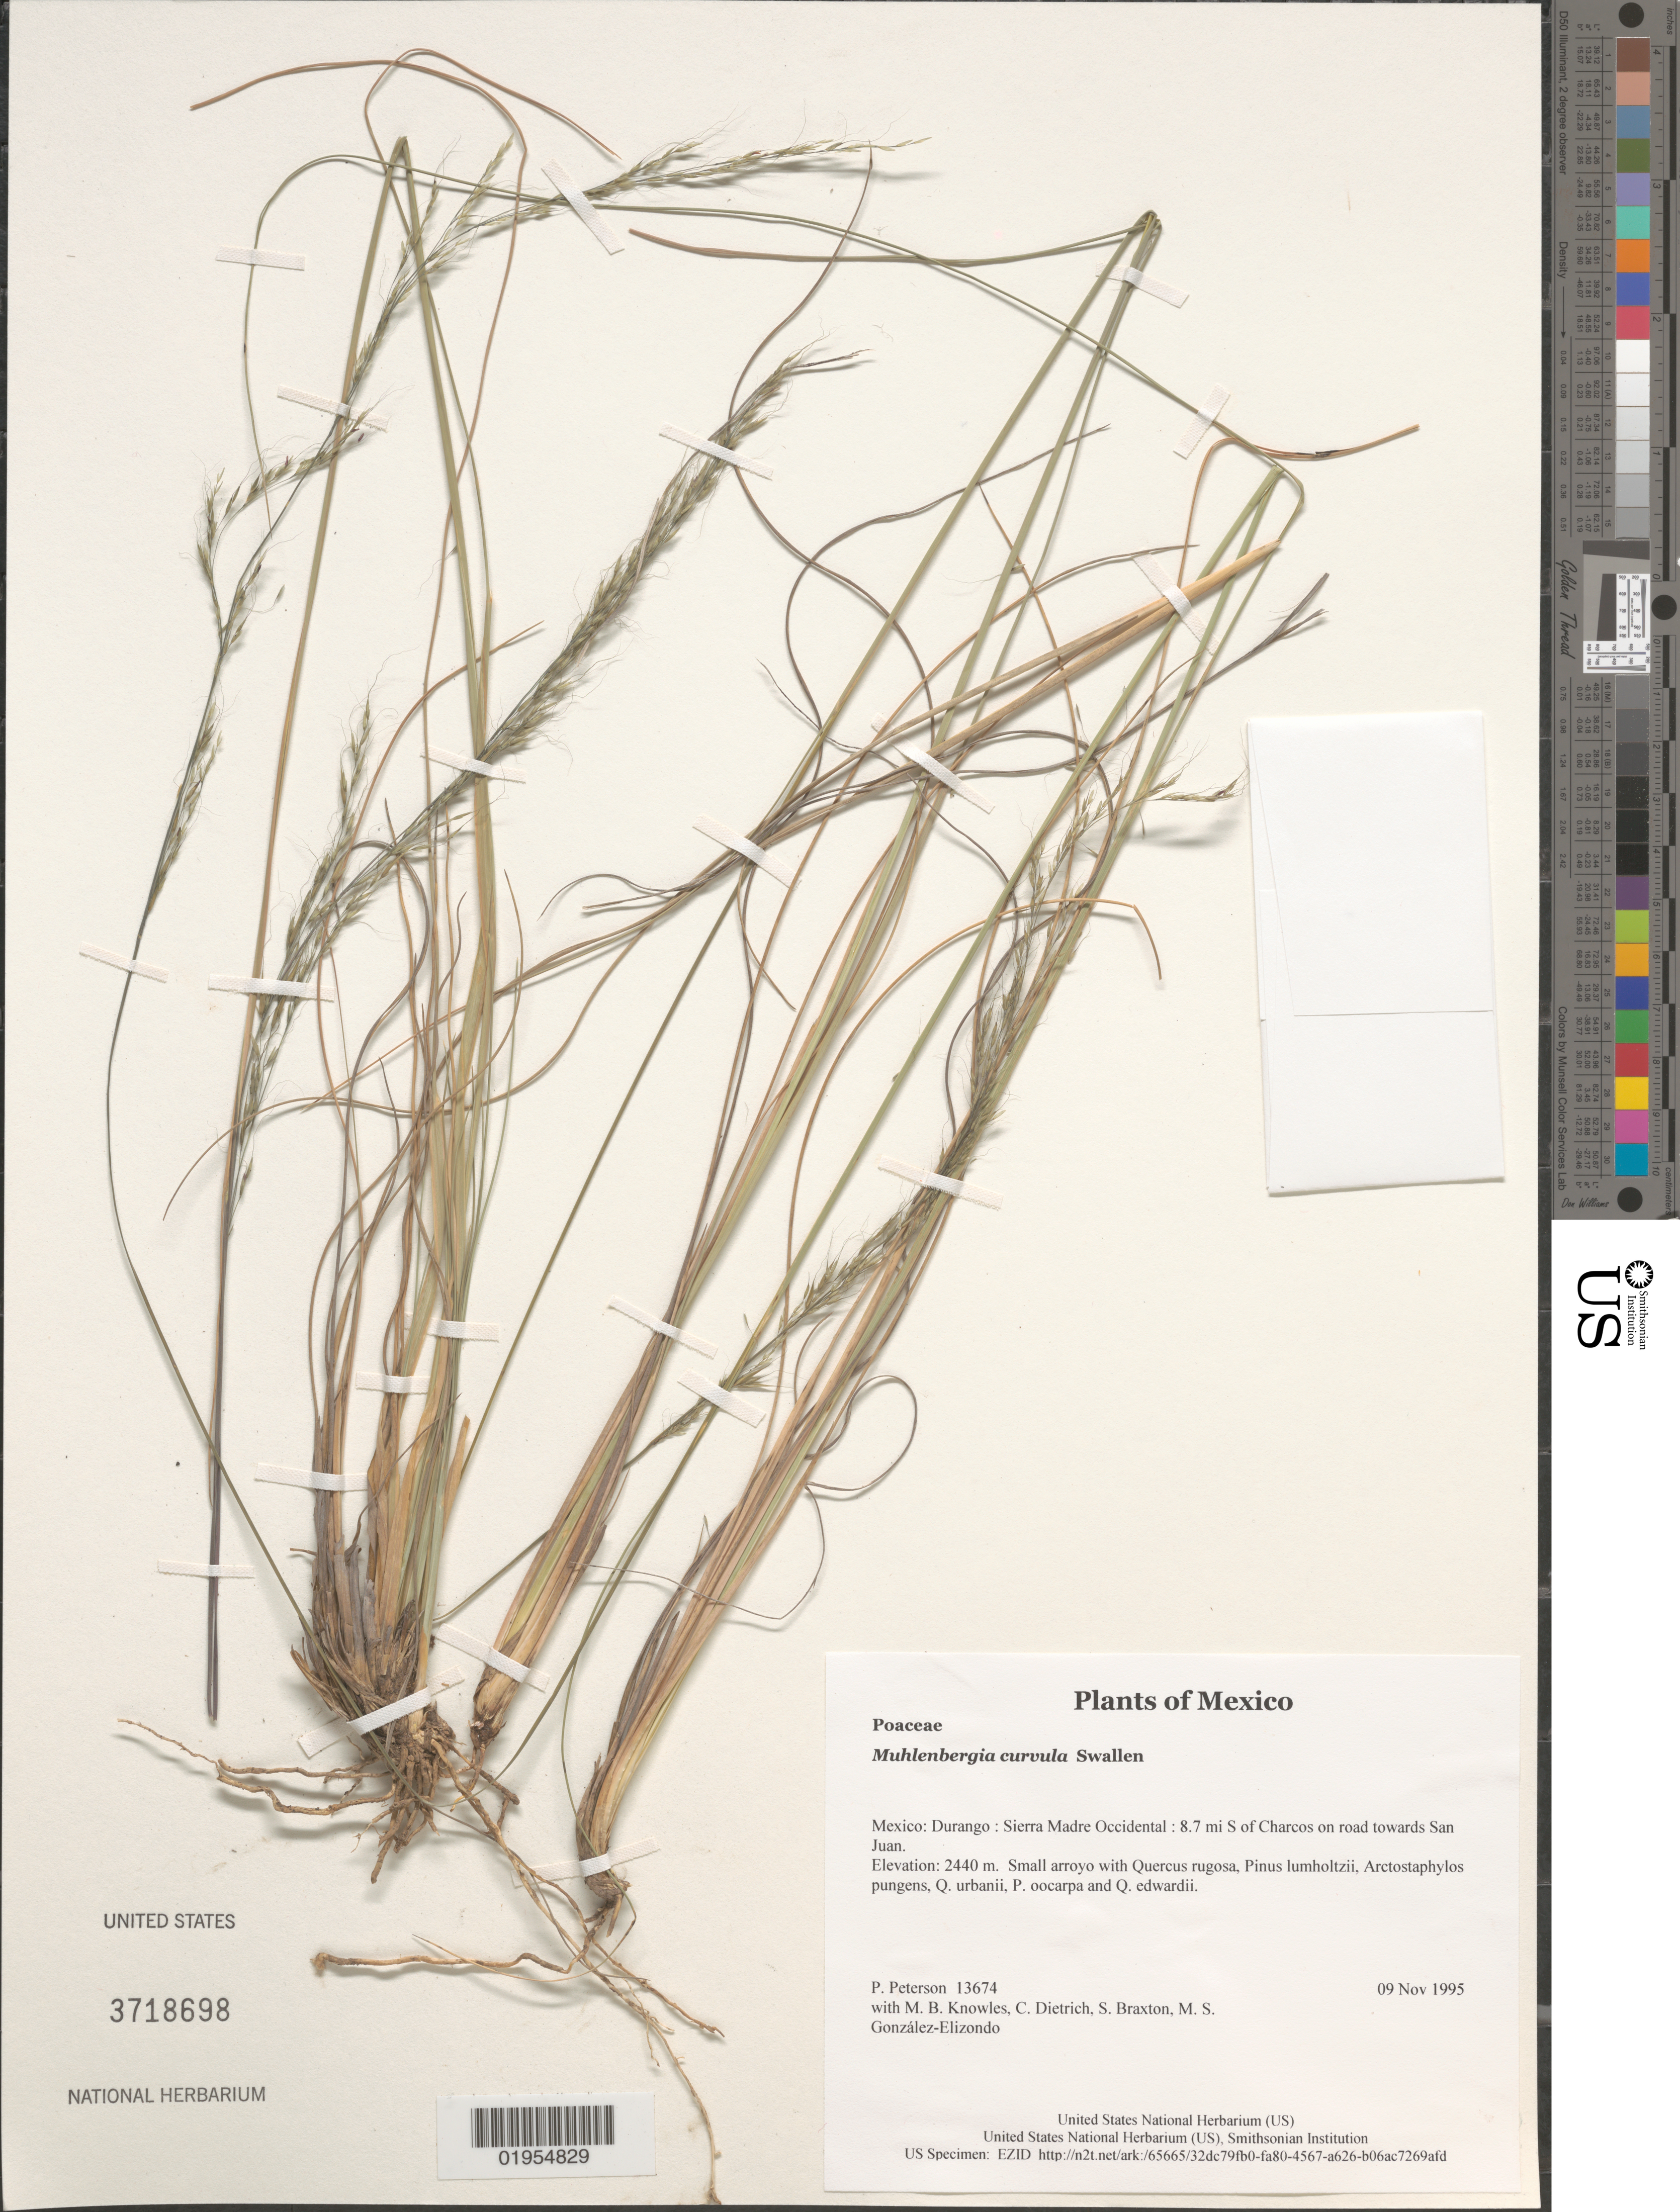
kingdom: Plantae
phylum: Tracheophyta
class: Liliopsida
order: Poales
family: Poaceae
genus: Muhlenbergia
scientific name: Muhlenbergia curvula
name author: Swallen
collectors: P. M. Peterson, M. B. Knowles, C. Dietrich, S. Braxton & M. S. González-Elizondo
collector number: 13674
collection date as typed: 09 Nov 1995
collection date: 1995-11-09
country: Mexico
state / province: Durango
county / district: Sierra Madre Occidental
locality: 8.7 mi S of Charcos on road towards San Juan.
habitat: Small arroyo with Quercus rugosa, Pinus lumholtzii, Arctostaphylos pungens, Q. urbanii, P. oocarpa and Q. edwardii.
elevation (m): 2440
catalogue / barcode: US 3718698